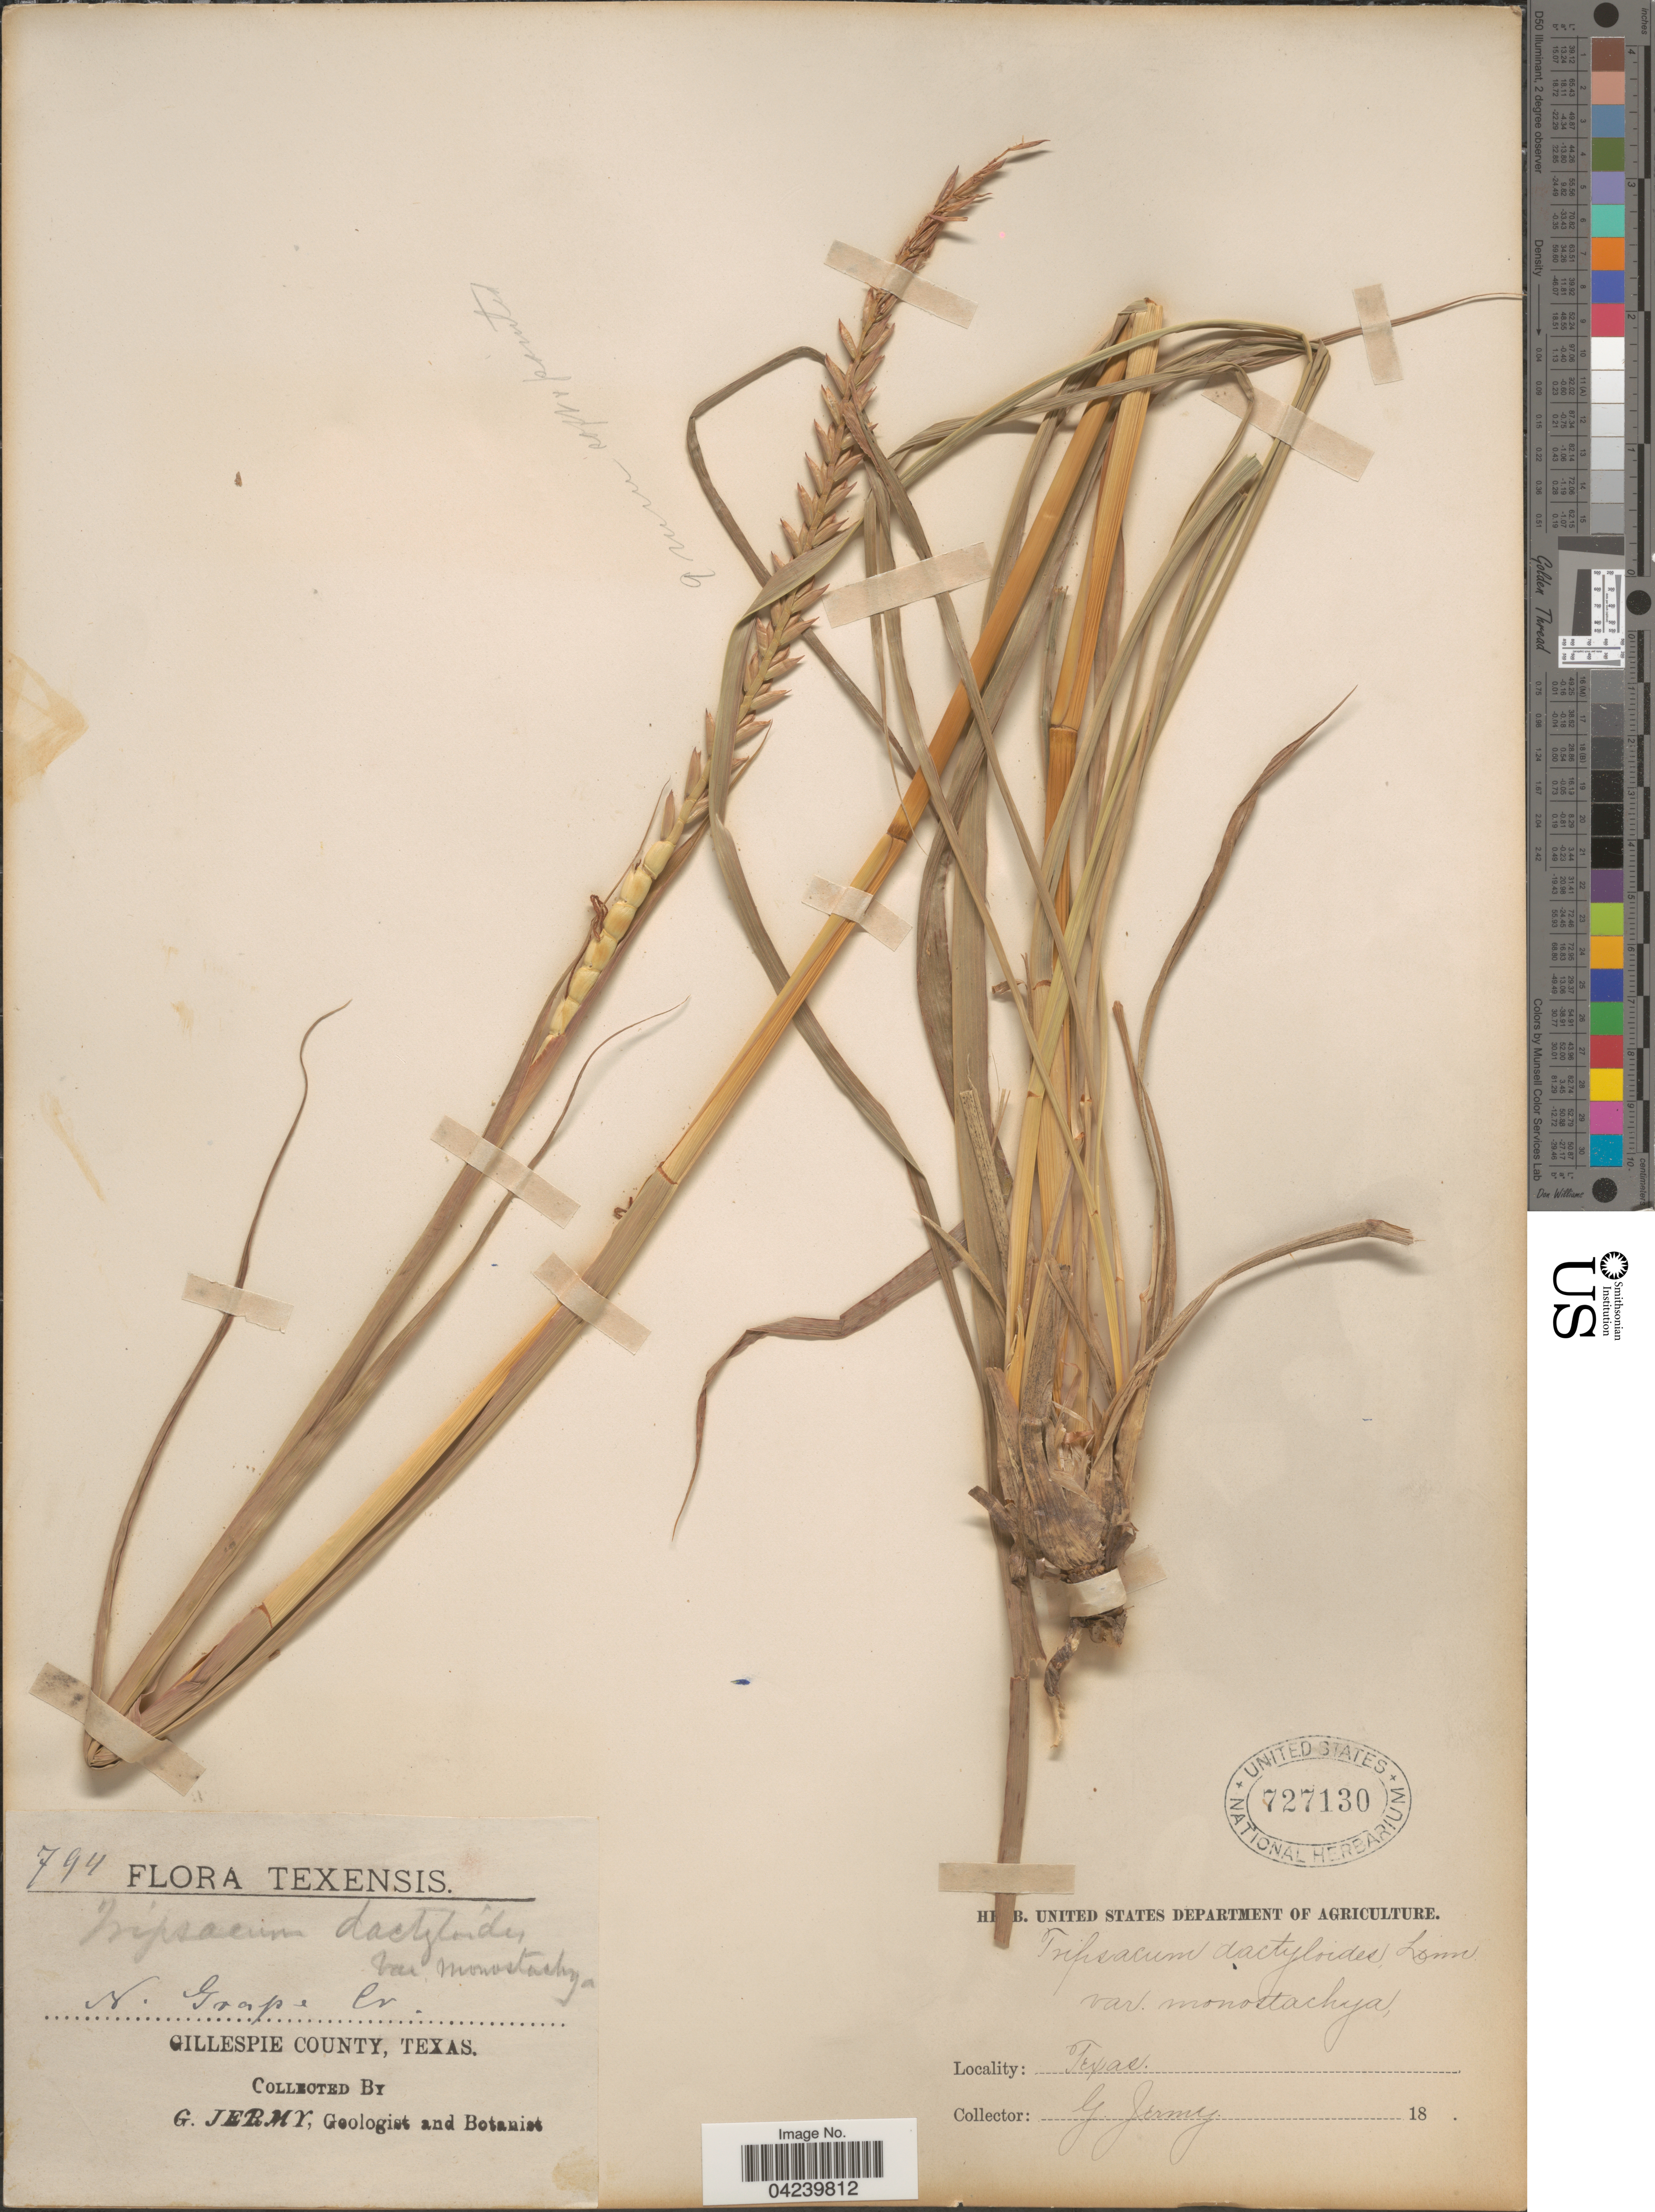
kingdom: Plantae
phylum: Tracheophyta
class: Liliopsida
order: Poales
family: Poaceae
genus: Tripsacum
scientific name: Tripsacum dactyloides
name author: (L.) L.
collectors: G. Jermy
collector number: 794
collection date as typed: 18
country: United States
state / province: Texas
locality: Gillespie County.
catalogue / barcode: US 727130